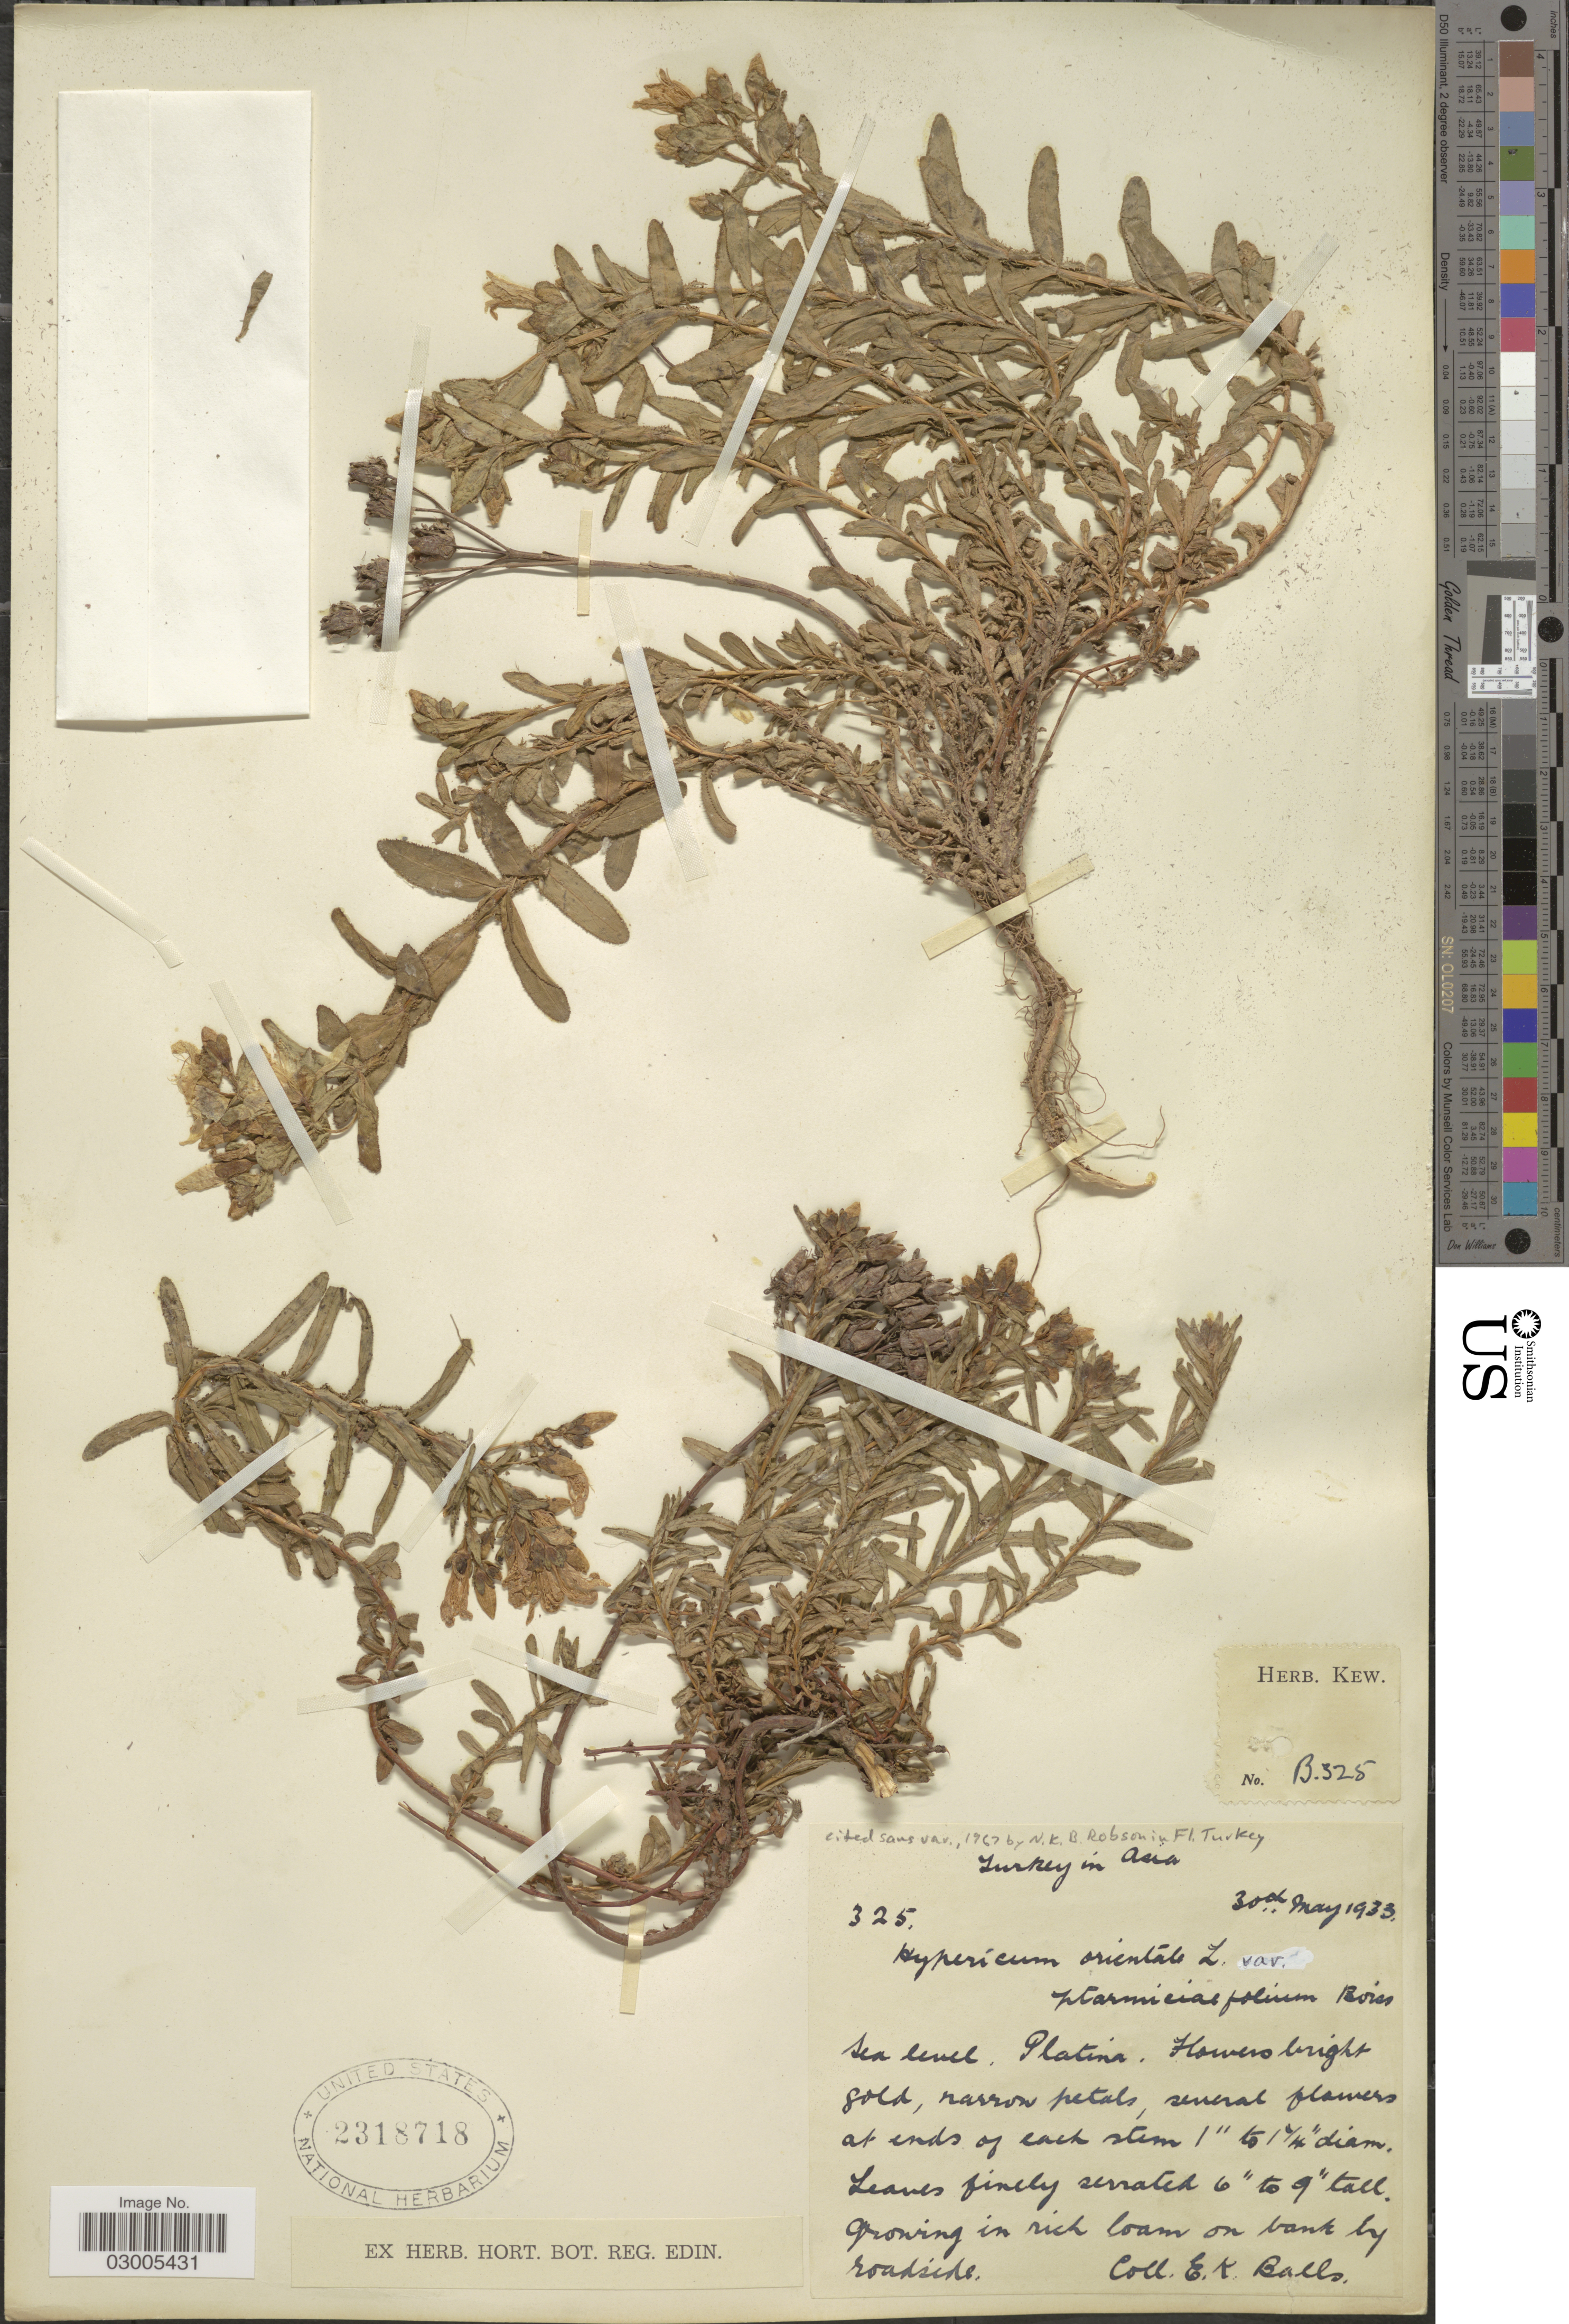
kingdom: Plantae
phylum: Tracheophyta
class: Magnoliopsida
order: Malpighiales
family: Hypericaceae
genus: Hypericum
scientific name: Hypericum orientale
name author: L.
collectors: E. K. Balls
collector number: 325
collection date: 1933-05-30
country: Turkey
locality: Turkey in Asia.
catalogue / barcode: US 2318718